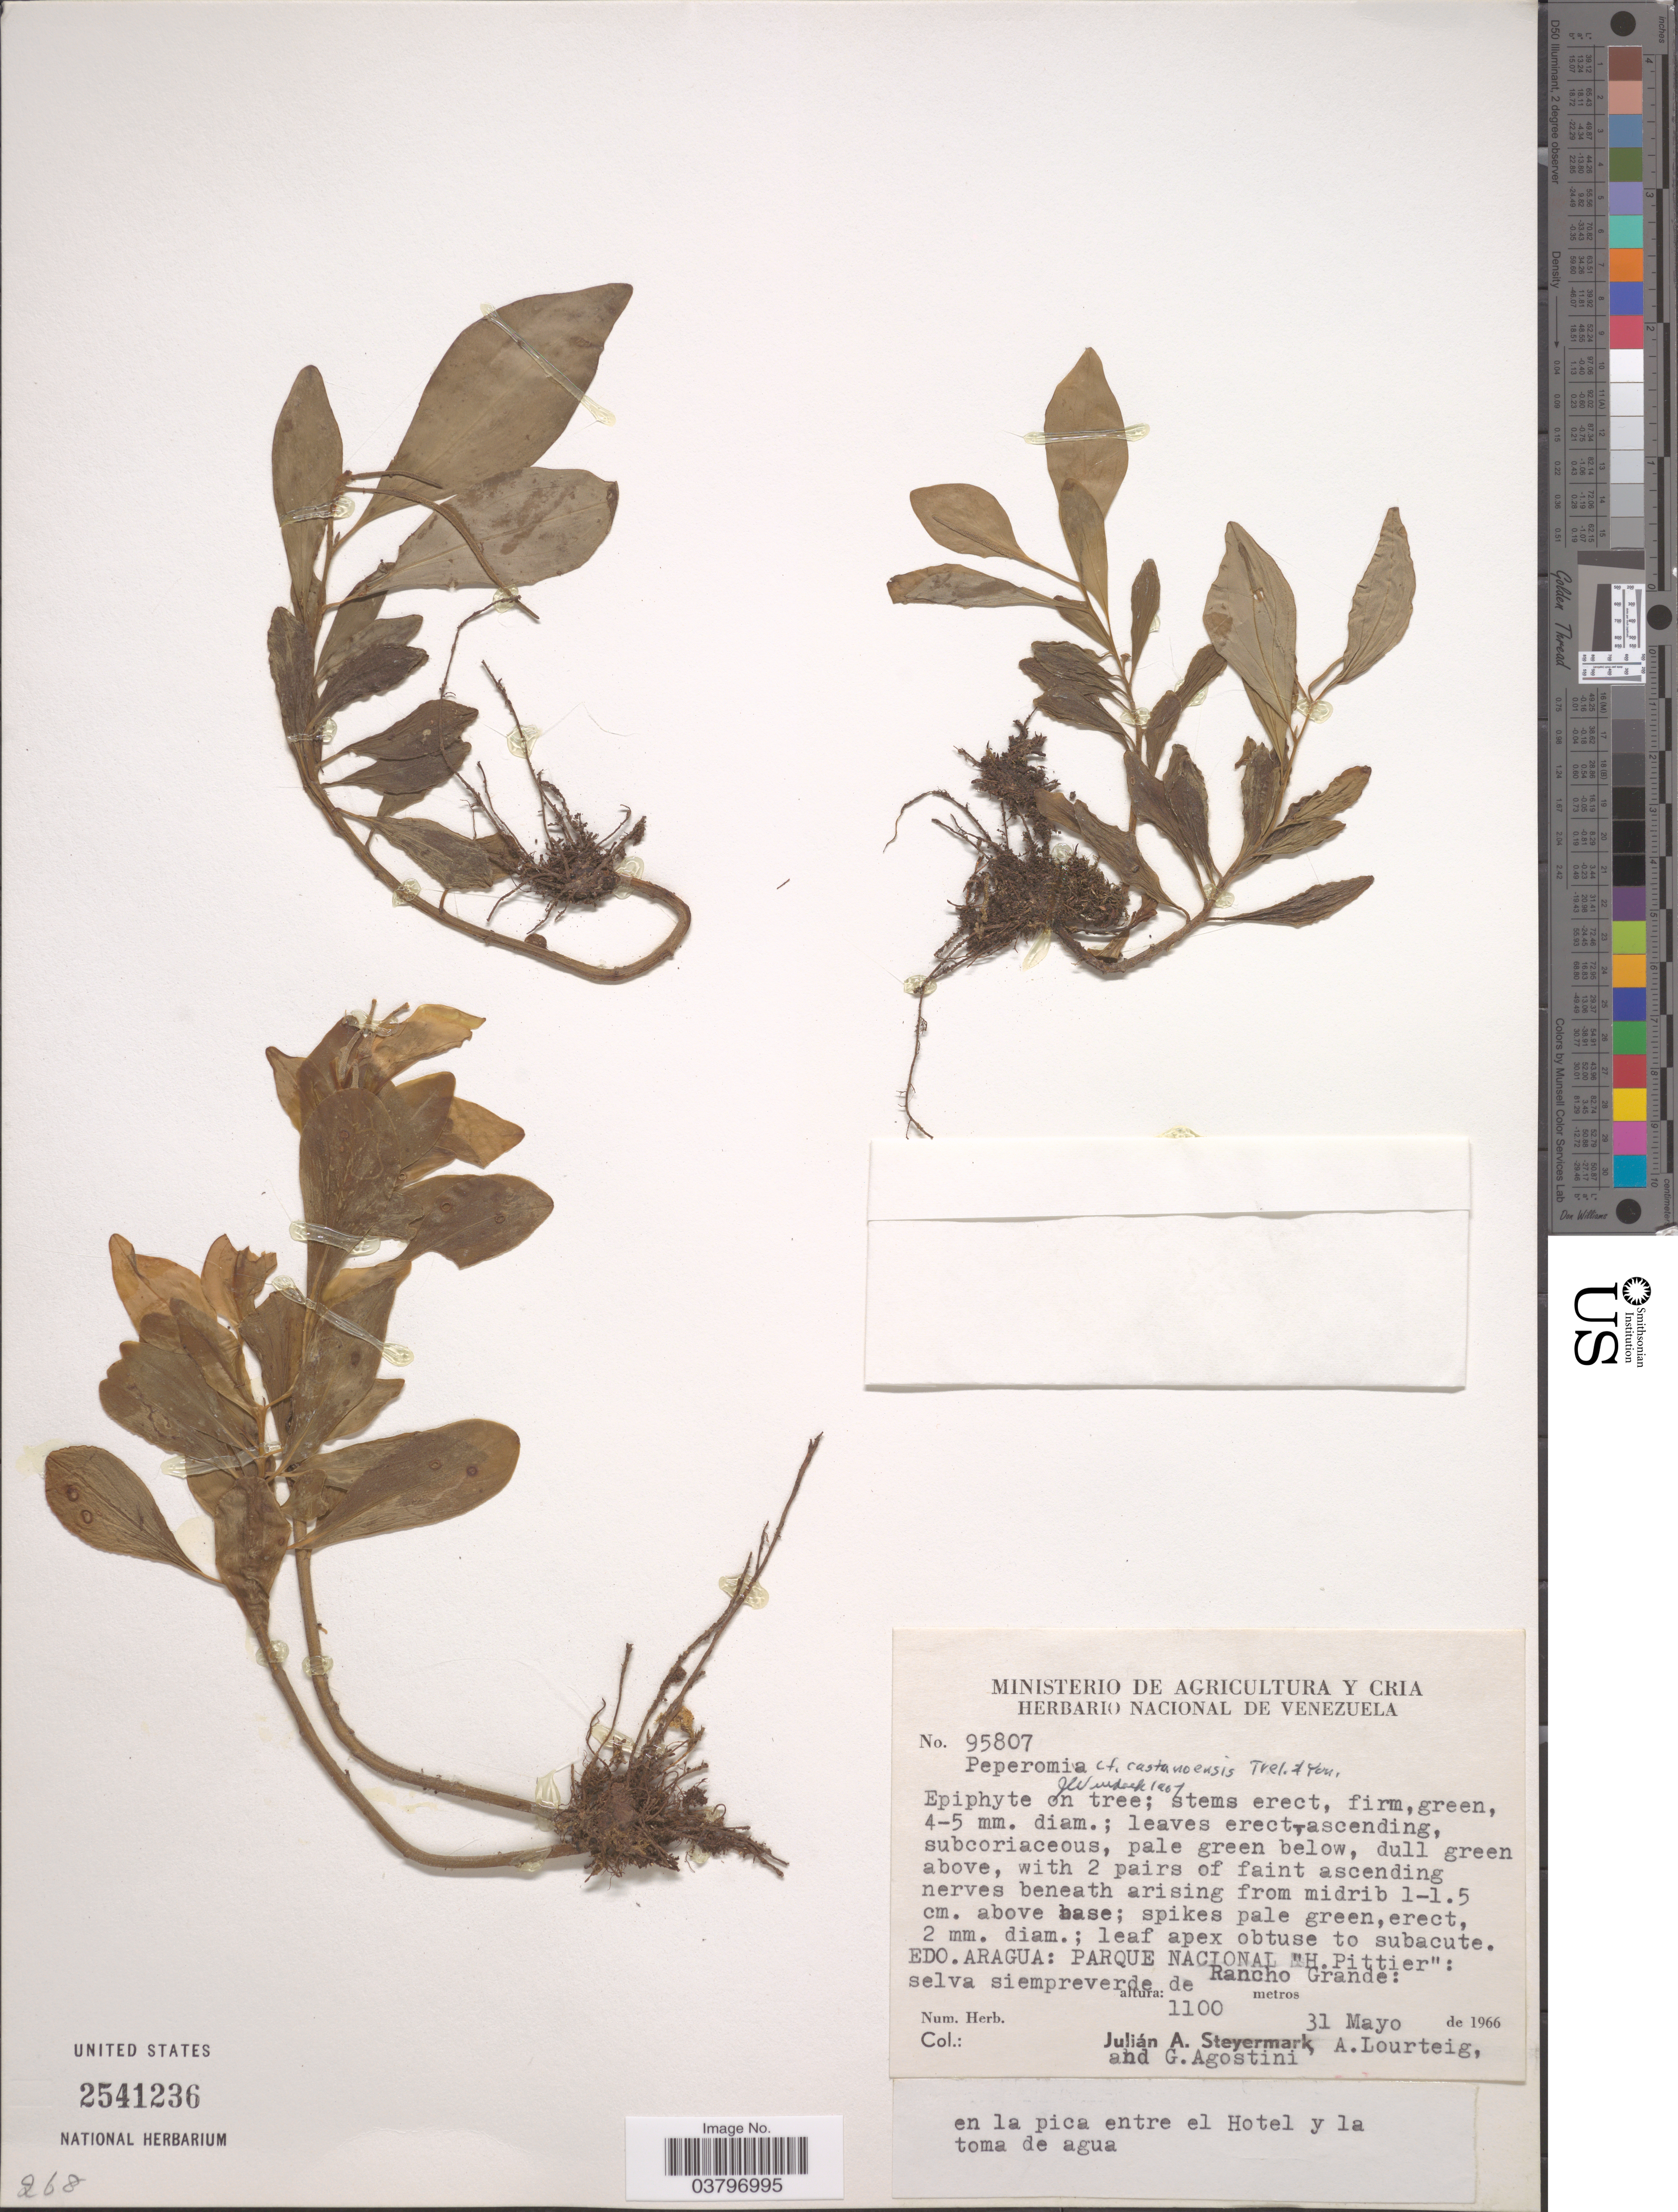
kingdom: Plantae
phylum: Tracheophyta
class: Magnoliopsida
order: Piperales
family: Piperaceae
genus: Peperomia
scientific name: Peperomia castanoensis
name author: Trel. & Yunck.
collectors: J. Steyermark, A. Lourteig & G. Agostini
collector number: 95807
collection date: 1966-05-31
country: Venezuela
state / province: Aragua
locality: Parque Nacional "H. Pittier": selva siempreverde de Rancho Grande: en la pica entre el Hotel y la toma de agua.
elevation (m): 1100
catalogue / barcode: US 2541236